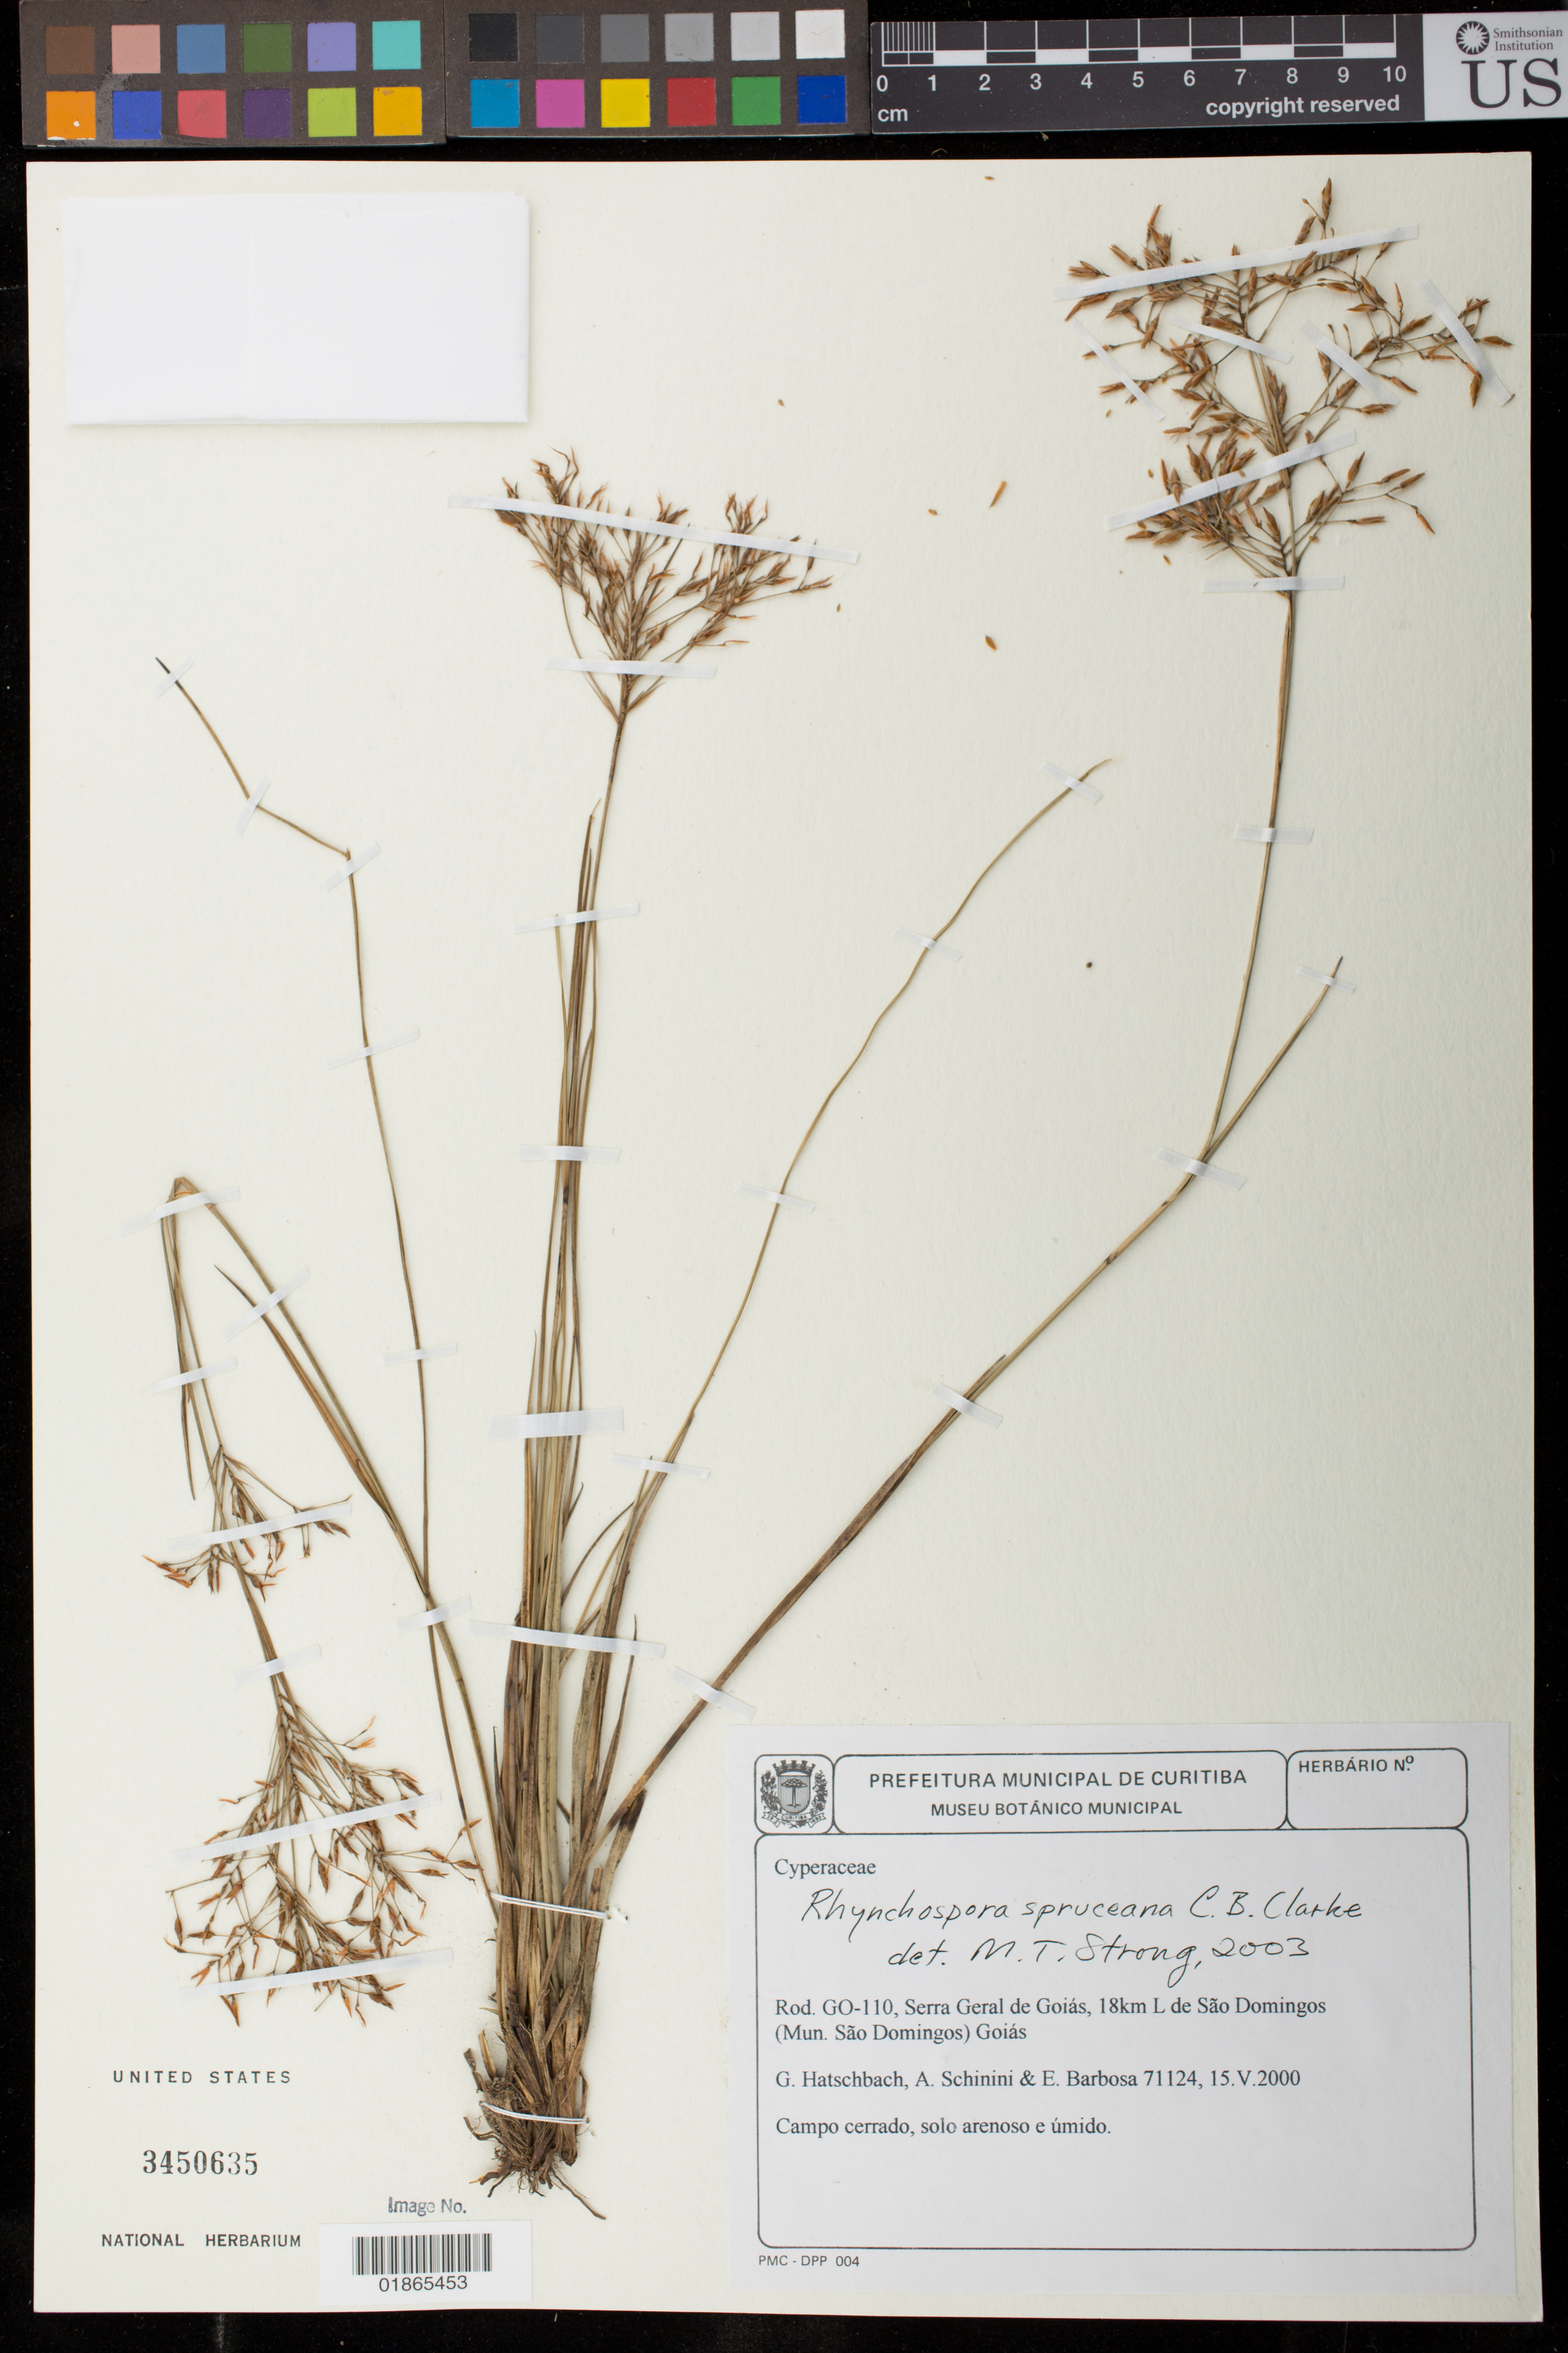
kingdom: Plantae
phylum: Tracheophyta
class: Liliopsida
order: Poales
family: Cyperaceae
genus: Rhynchospora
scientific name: Rhynchospora spruceana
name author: C.B. Clarke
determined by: Strong, M. T., (US), Smithsonian Institution - National Museum of Natural History (UNITED STATES)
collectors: G. Hatschbach, A. Schinini & E. L. Barbosa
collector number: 71124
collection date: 2000-05-15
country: Brazil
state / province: Goiás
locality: Rod. GO-110, Serra Geral de Goias, 18 km L de Sao Domingos (Mun. Sao Domingos)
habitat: Campo cerrado, solo arenoso e umido.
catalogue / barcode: US 3450635